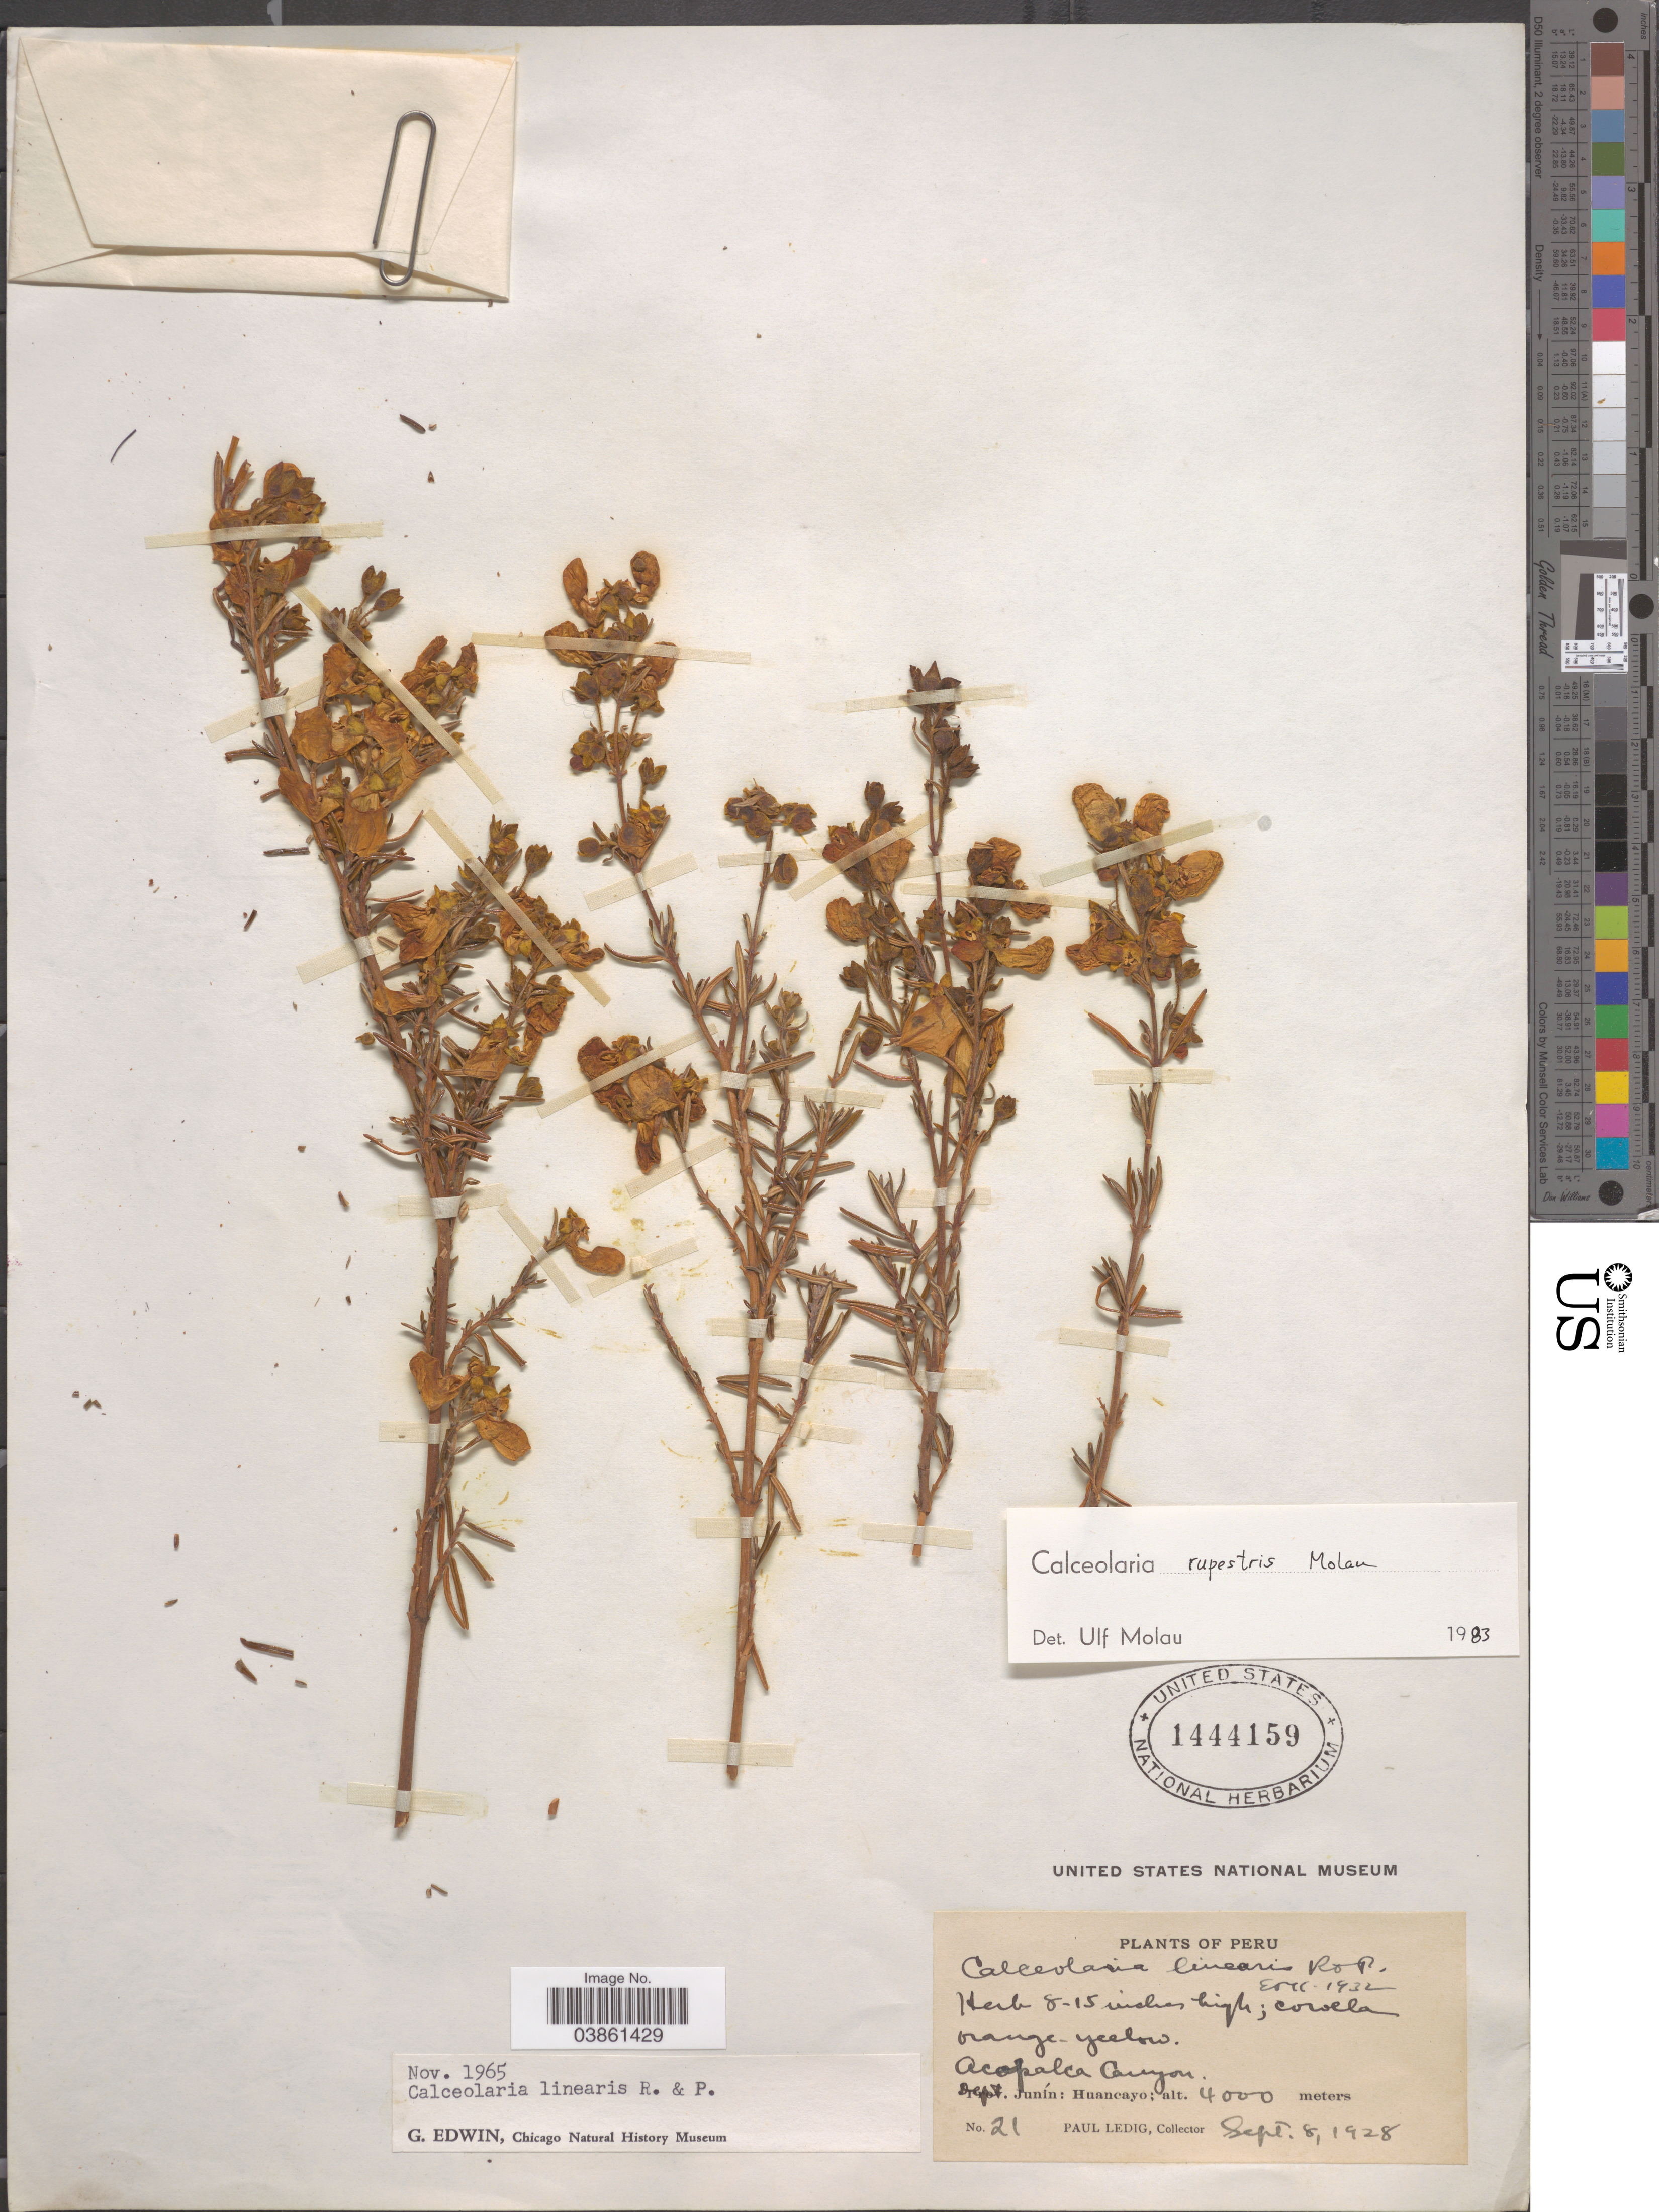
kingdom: Plantae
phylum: Tracheophyta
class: Magnoliopsida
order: Lamiales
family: Calceolariaceae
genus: Calceolaria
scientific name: Calceolaria rupestris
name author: Molau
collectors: P. Ledig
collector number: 21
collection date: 1928-09-08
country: Peru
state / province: Junín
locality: Acopalca Canyon. Dept. Junín: Huancayo.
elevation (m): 4000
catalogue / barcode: US 1444159